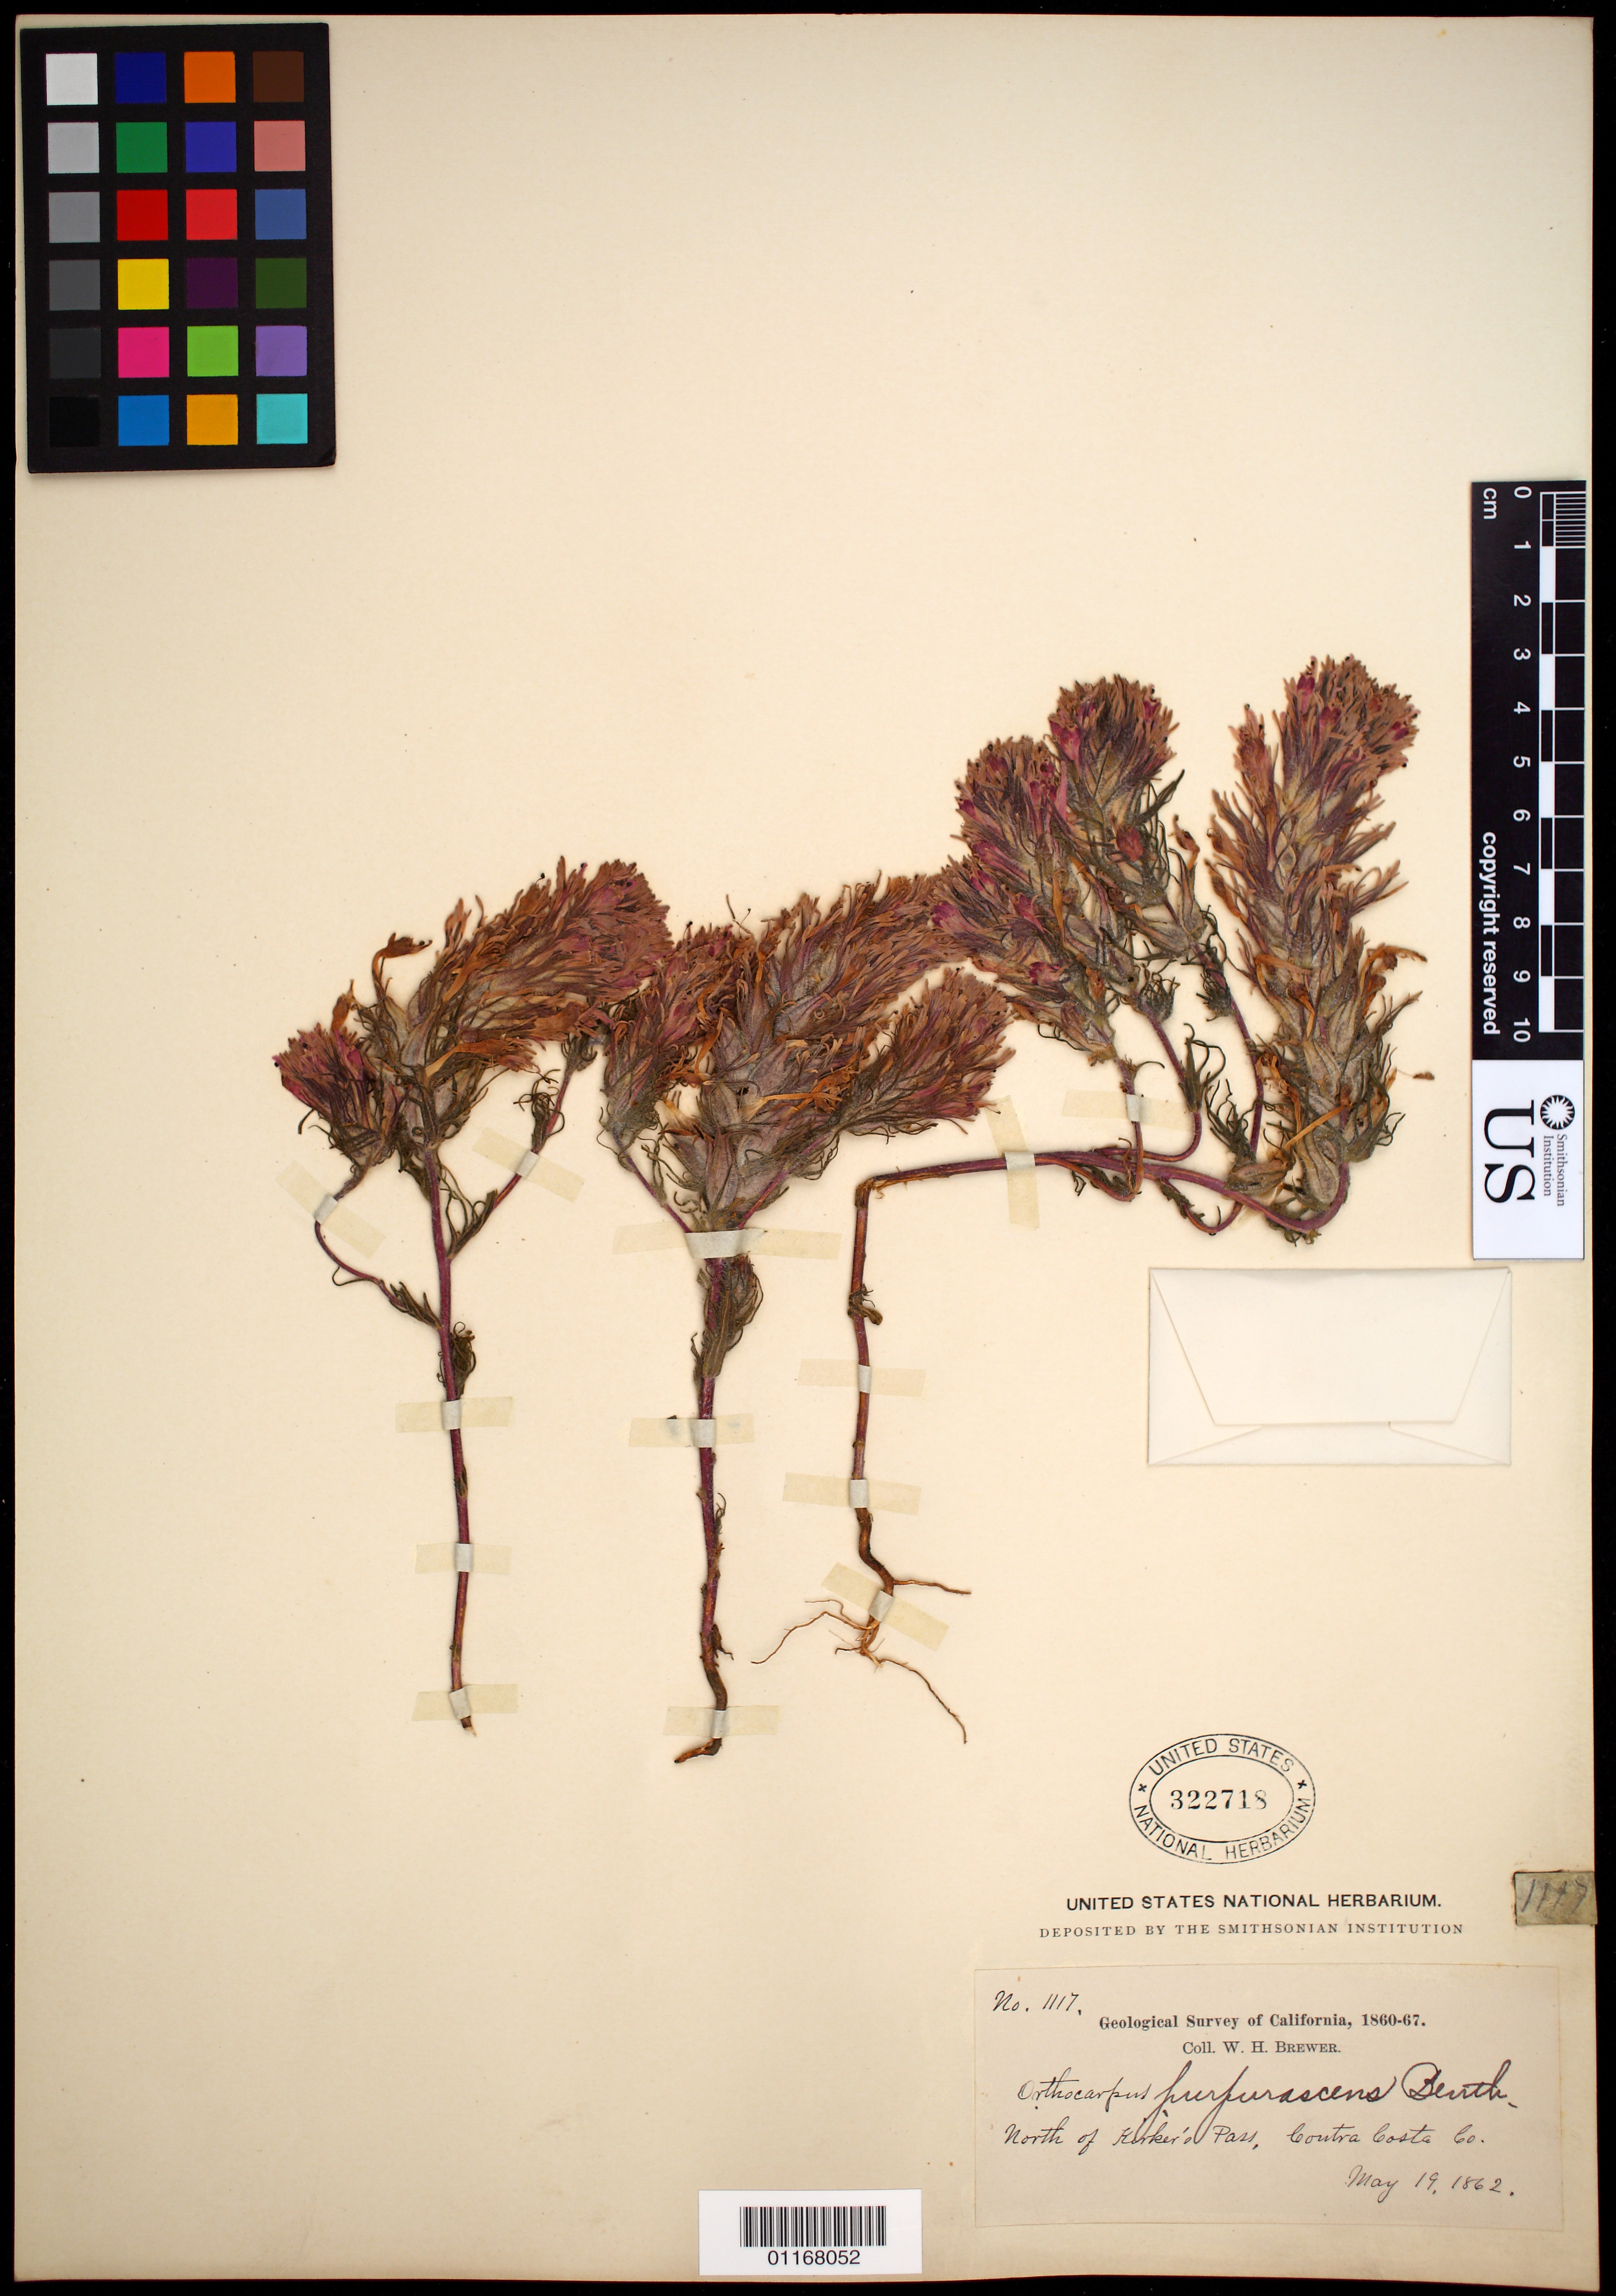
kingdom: Plantae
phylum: Tracheophyta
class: Magnoliopsida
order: Lamiales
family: Orobanchaceae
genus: Orthocarpus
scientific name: Orthocarpus purpurascens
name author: Benth.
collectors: W. H. Brewer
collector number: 1117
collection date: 1862-05-19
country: United States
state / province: California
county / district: Contra Costa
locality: north of Kirker's Pass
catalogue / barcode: US 322718